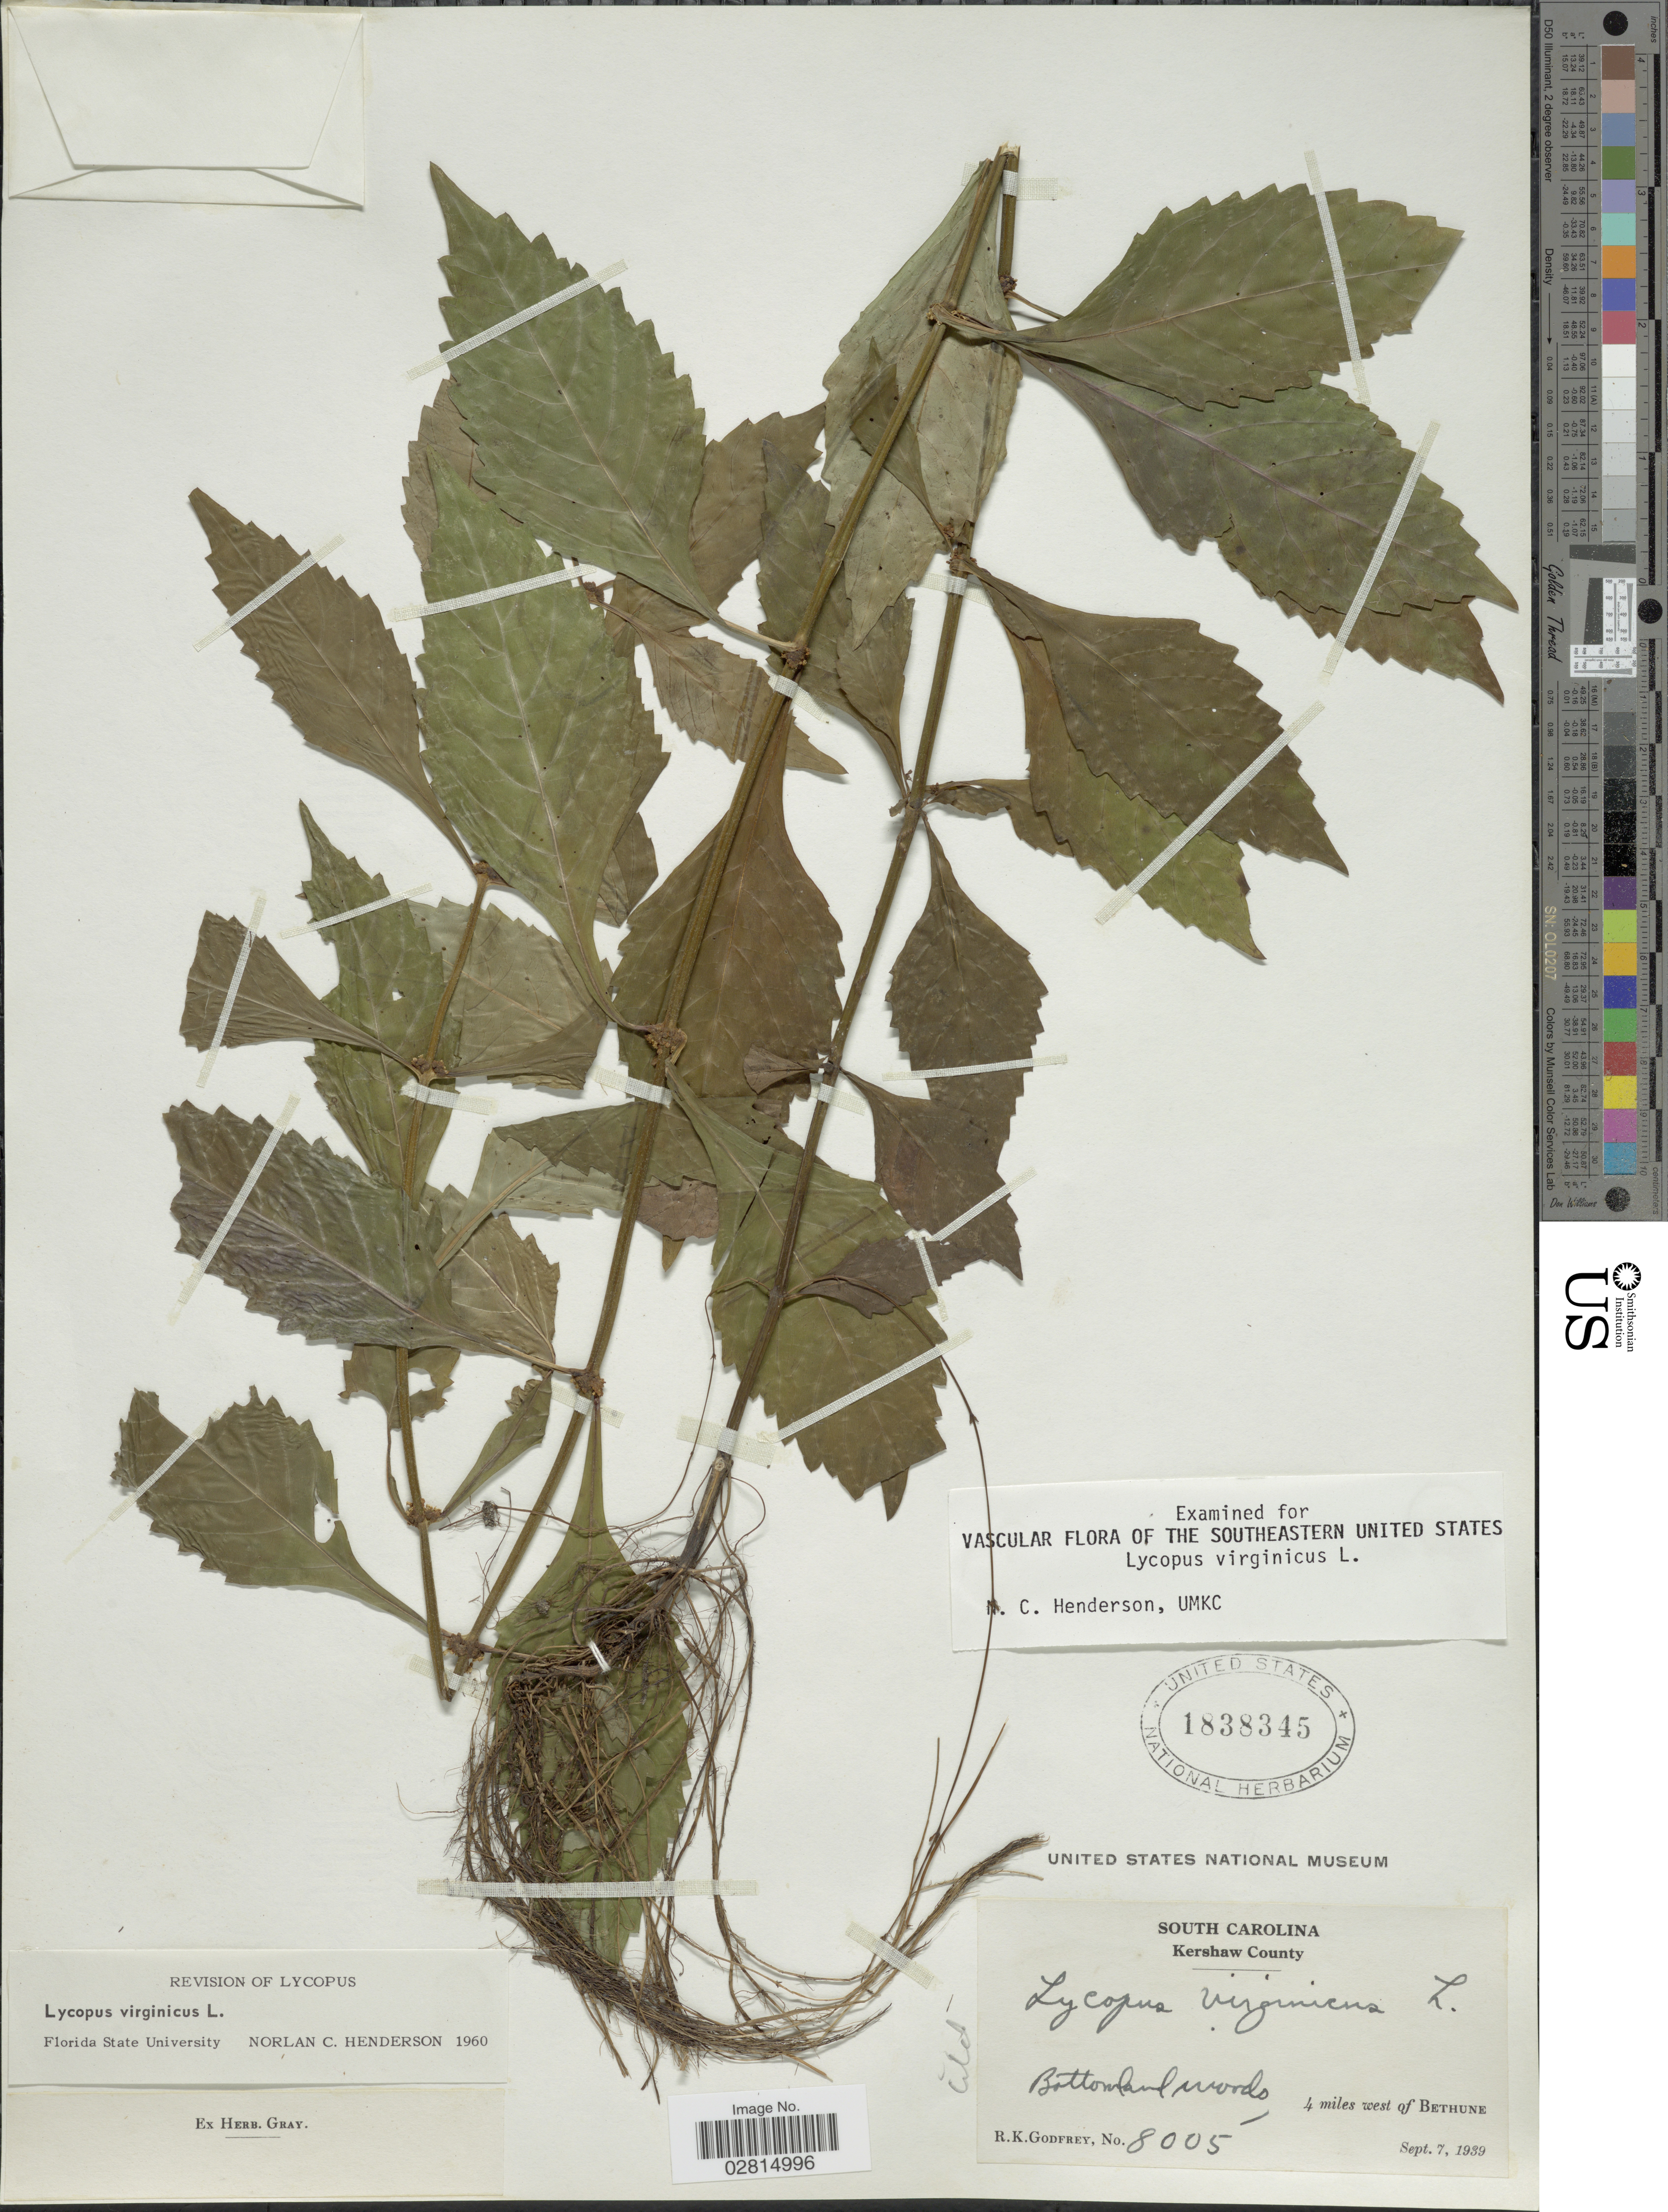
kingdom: Plantae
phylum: Tracheophyta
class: Magnoliopsida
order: Lamiales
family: Lamiaceae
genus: Lycopus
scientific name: Lycopus virginicus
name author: L.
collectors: R. K. Godfrey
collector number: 8005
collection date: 1939-09-07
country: United States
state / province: South Carolina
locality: Kershaw County, 4 miles west of Bethune.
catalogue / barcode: US 1838345